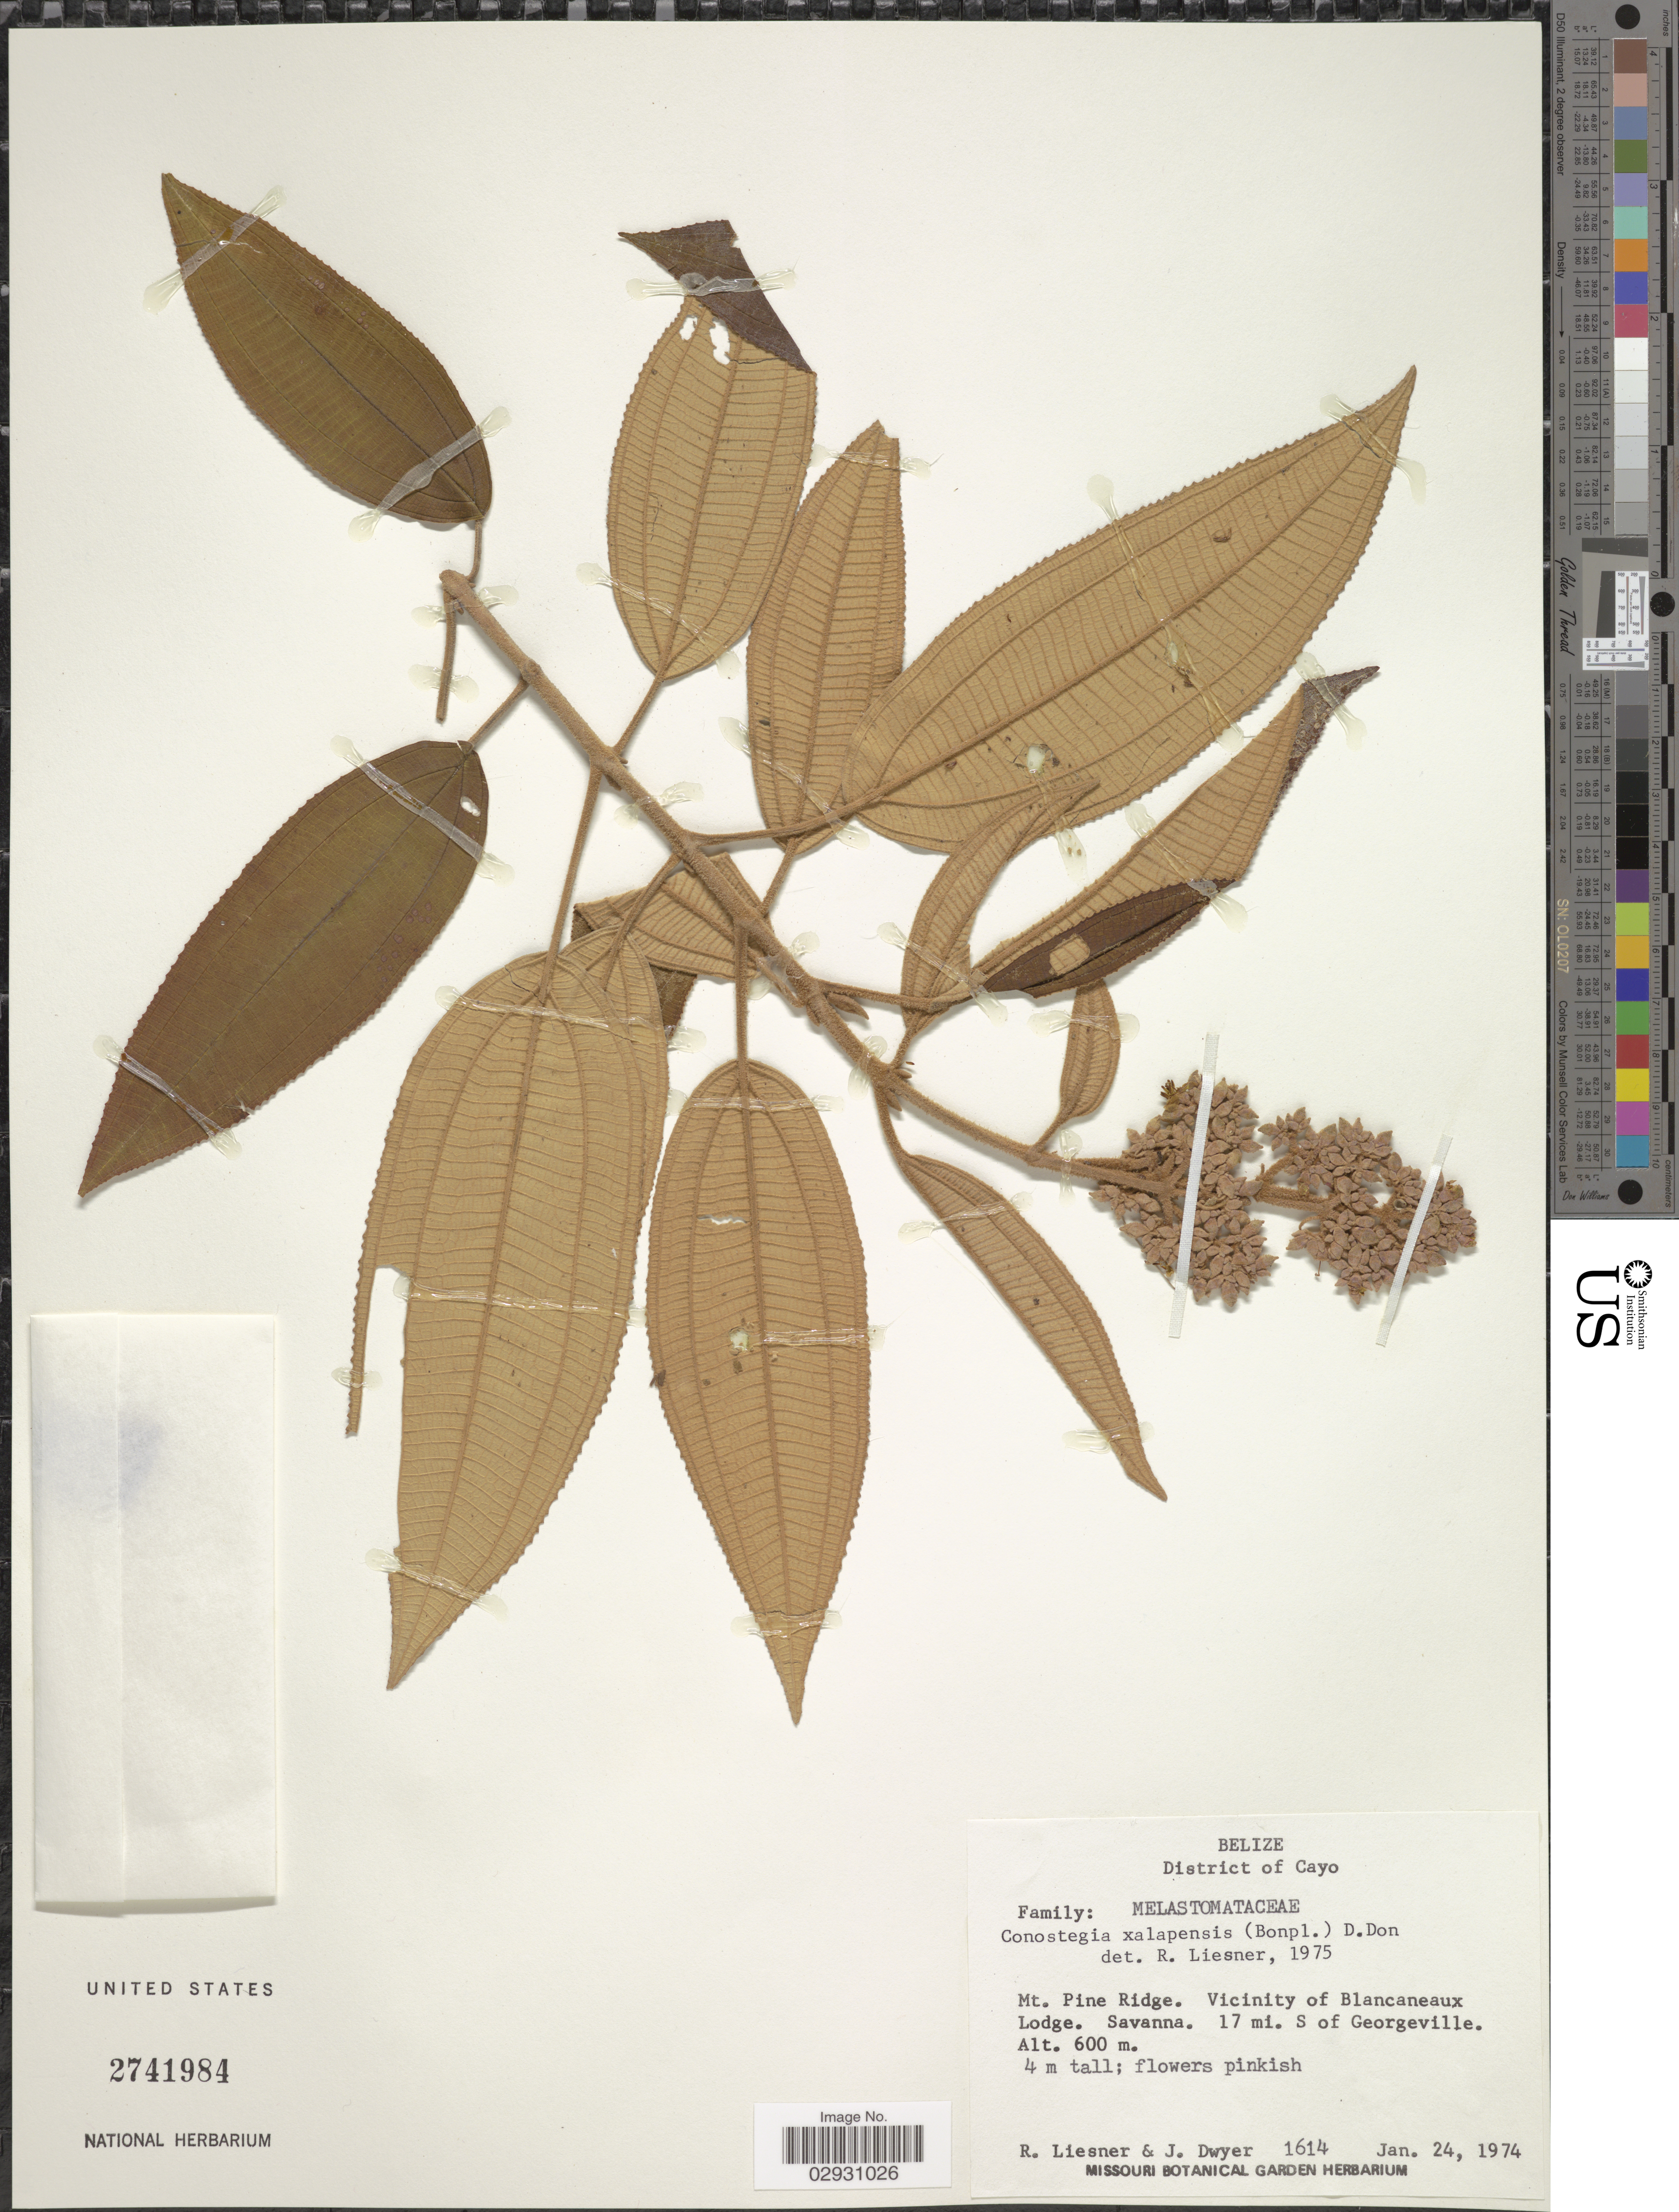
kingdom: Plantae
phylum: Tracheophyta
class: Magnoliopsida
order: Myrtales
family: Melastomataceae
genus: Conostegia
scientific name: Conostegia quadrangularis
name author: Schltdl. ex Steud.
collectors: R. L. Liesner & J. Dwyer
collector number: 1614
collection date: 1974-01-24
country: Belize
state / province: Cayo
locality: District of Cayo, Mt. Pine Ridge. Vicinity of Blancaneaux Lodge. 17 mi. S of Georgeville.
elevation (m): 600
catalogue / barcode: US 2741984